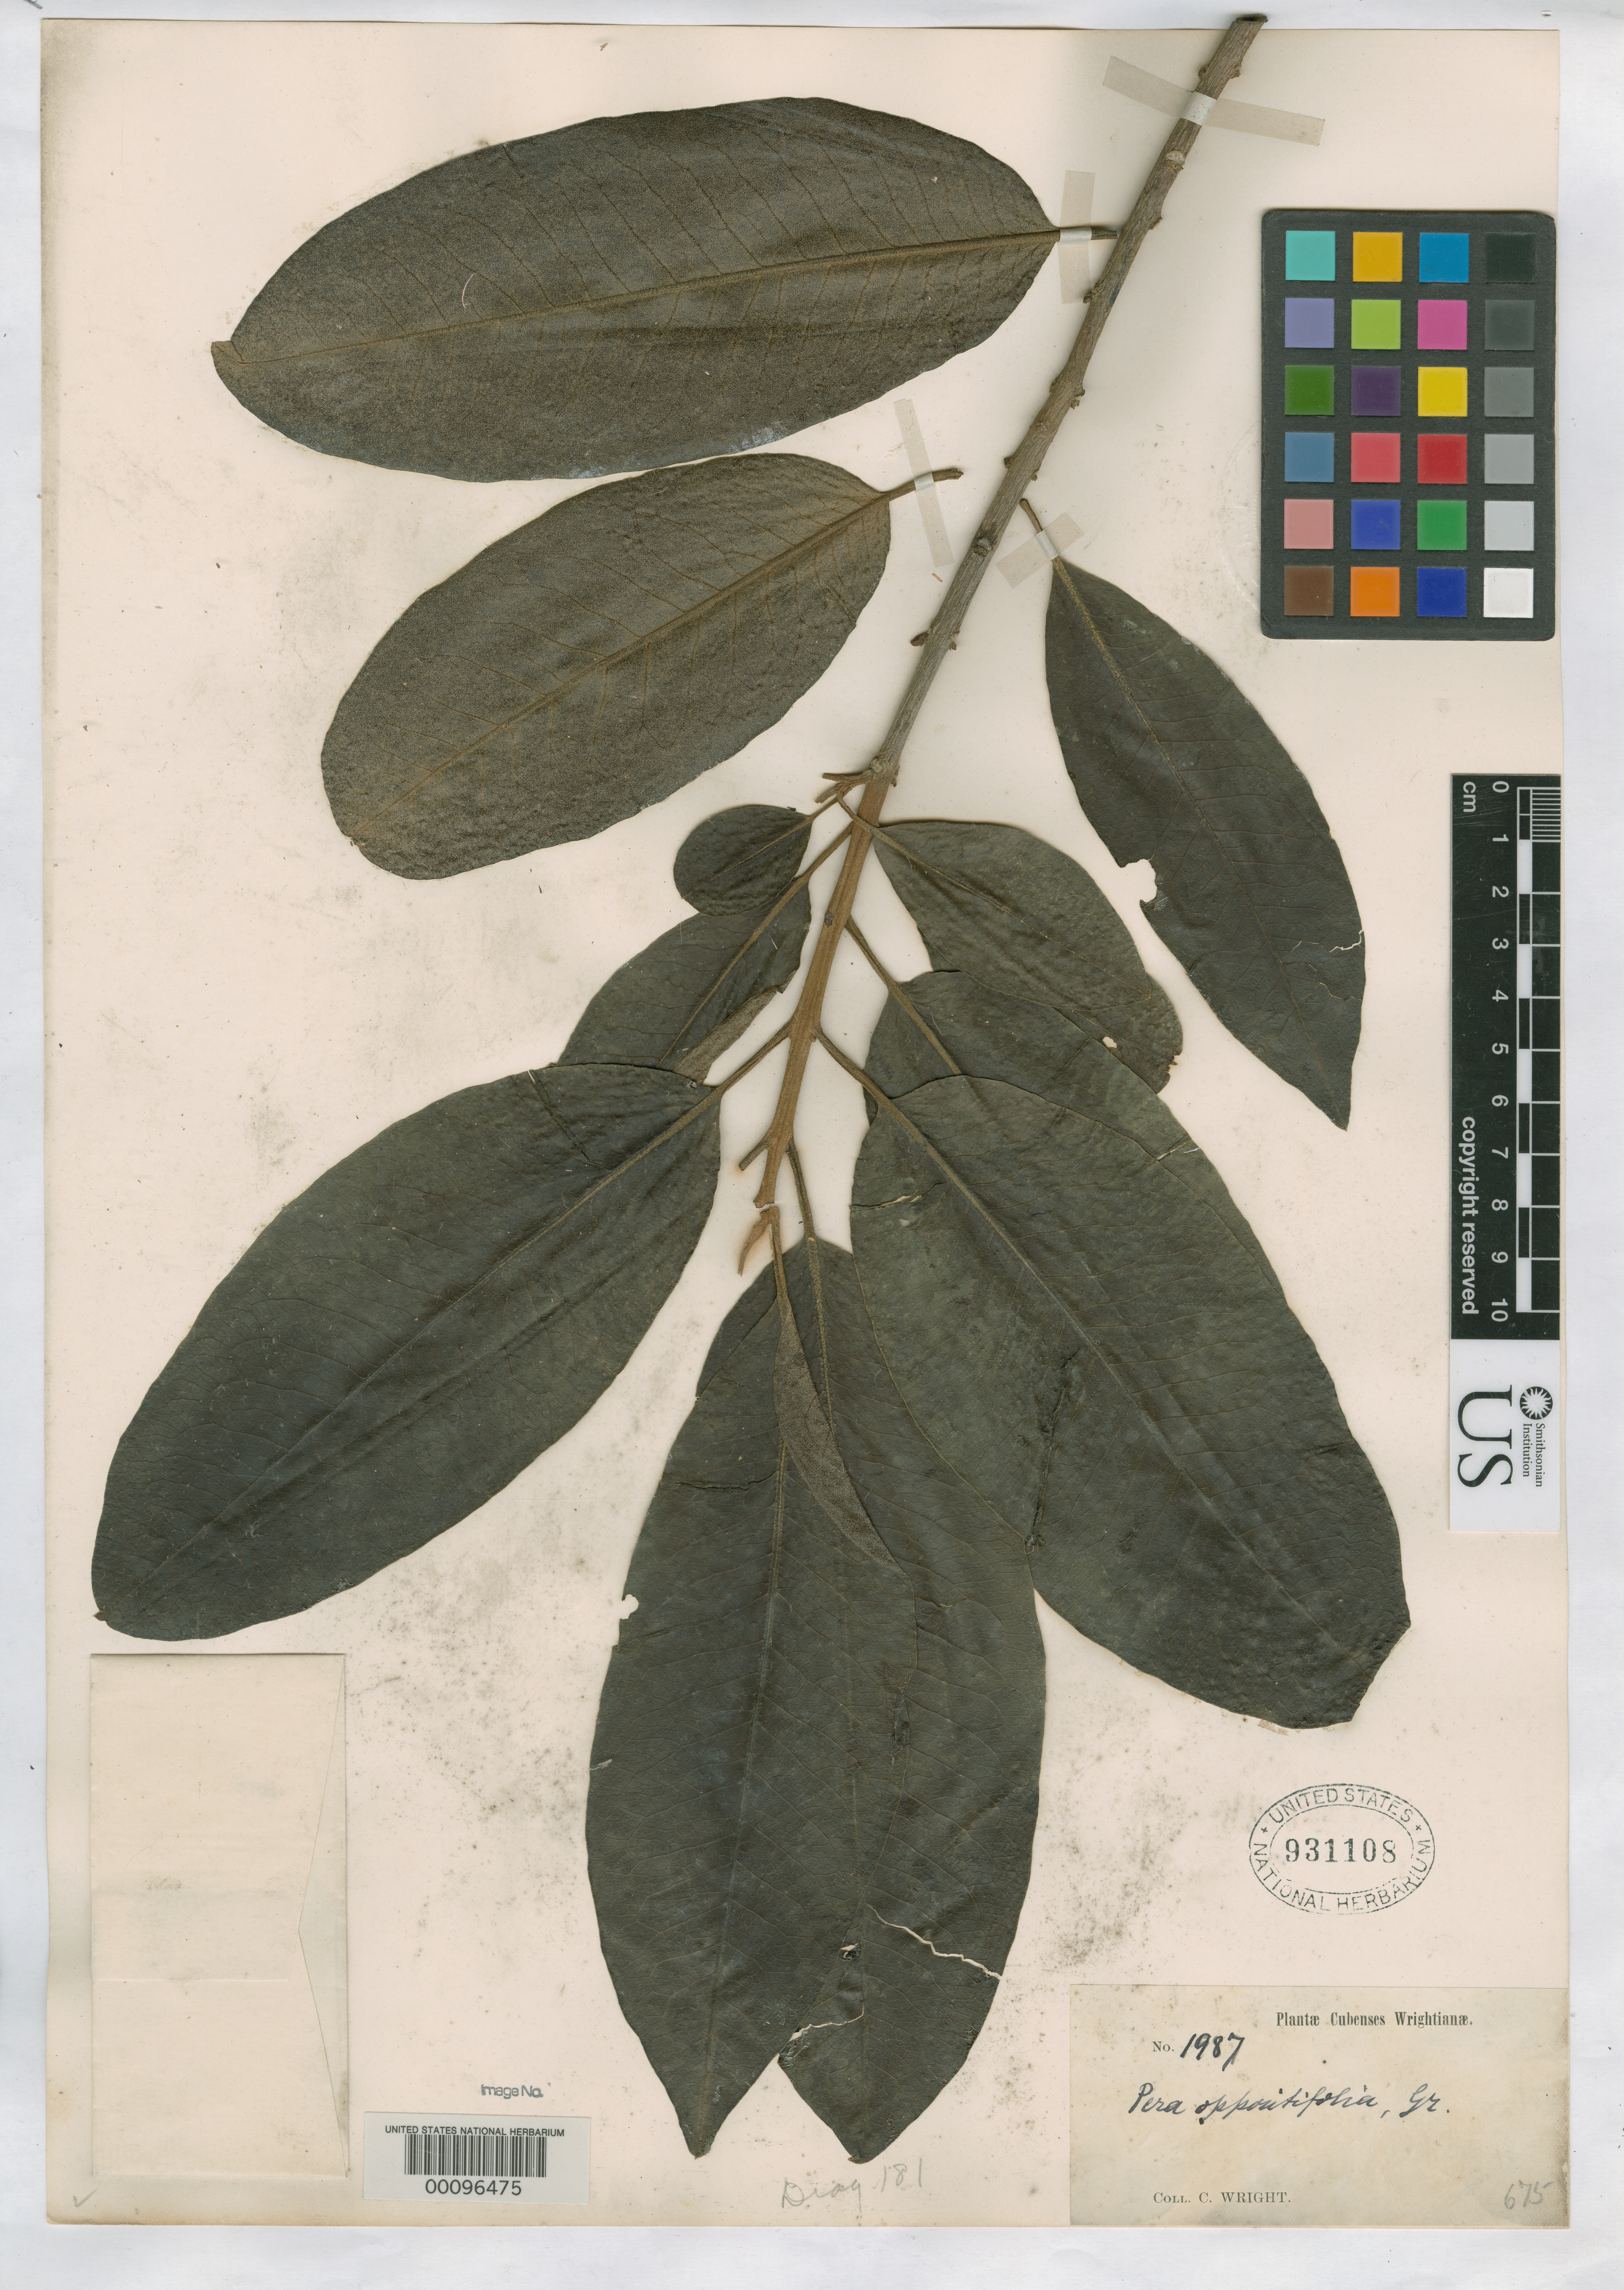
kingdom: Plantae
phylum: Tracheophyta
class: Magnoliopsida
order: Malpighiales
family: Peraceae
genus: Pera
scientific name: Pera oppositifolia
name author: Griseb.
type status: Type Collection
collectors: C. Wright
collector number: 1987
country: Cuba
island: Greater Antilles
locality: Santa Cruz.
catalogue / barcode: US 931108